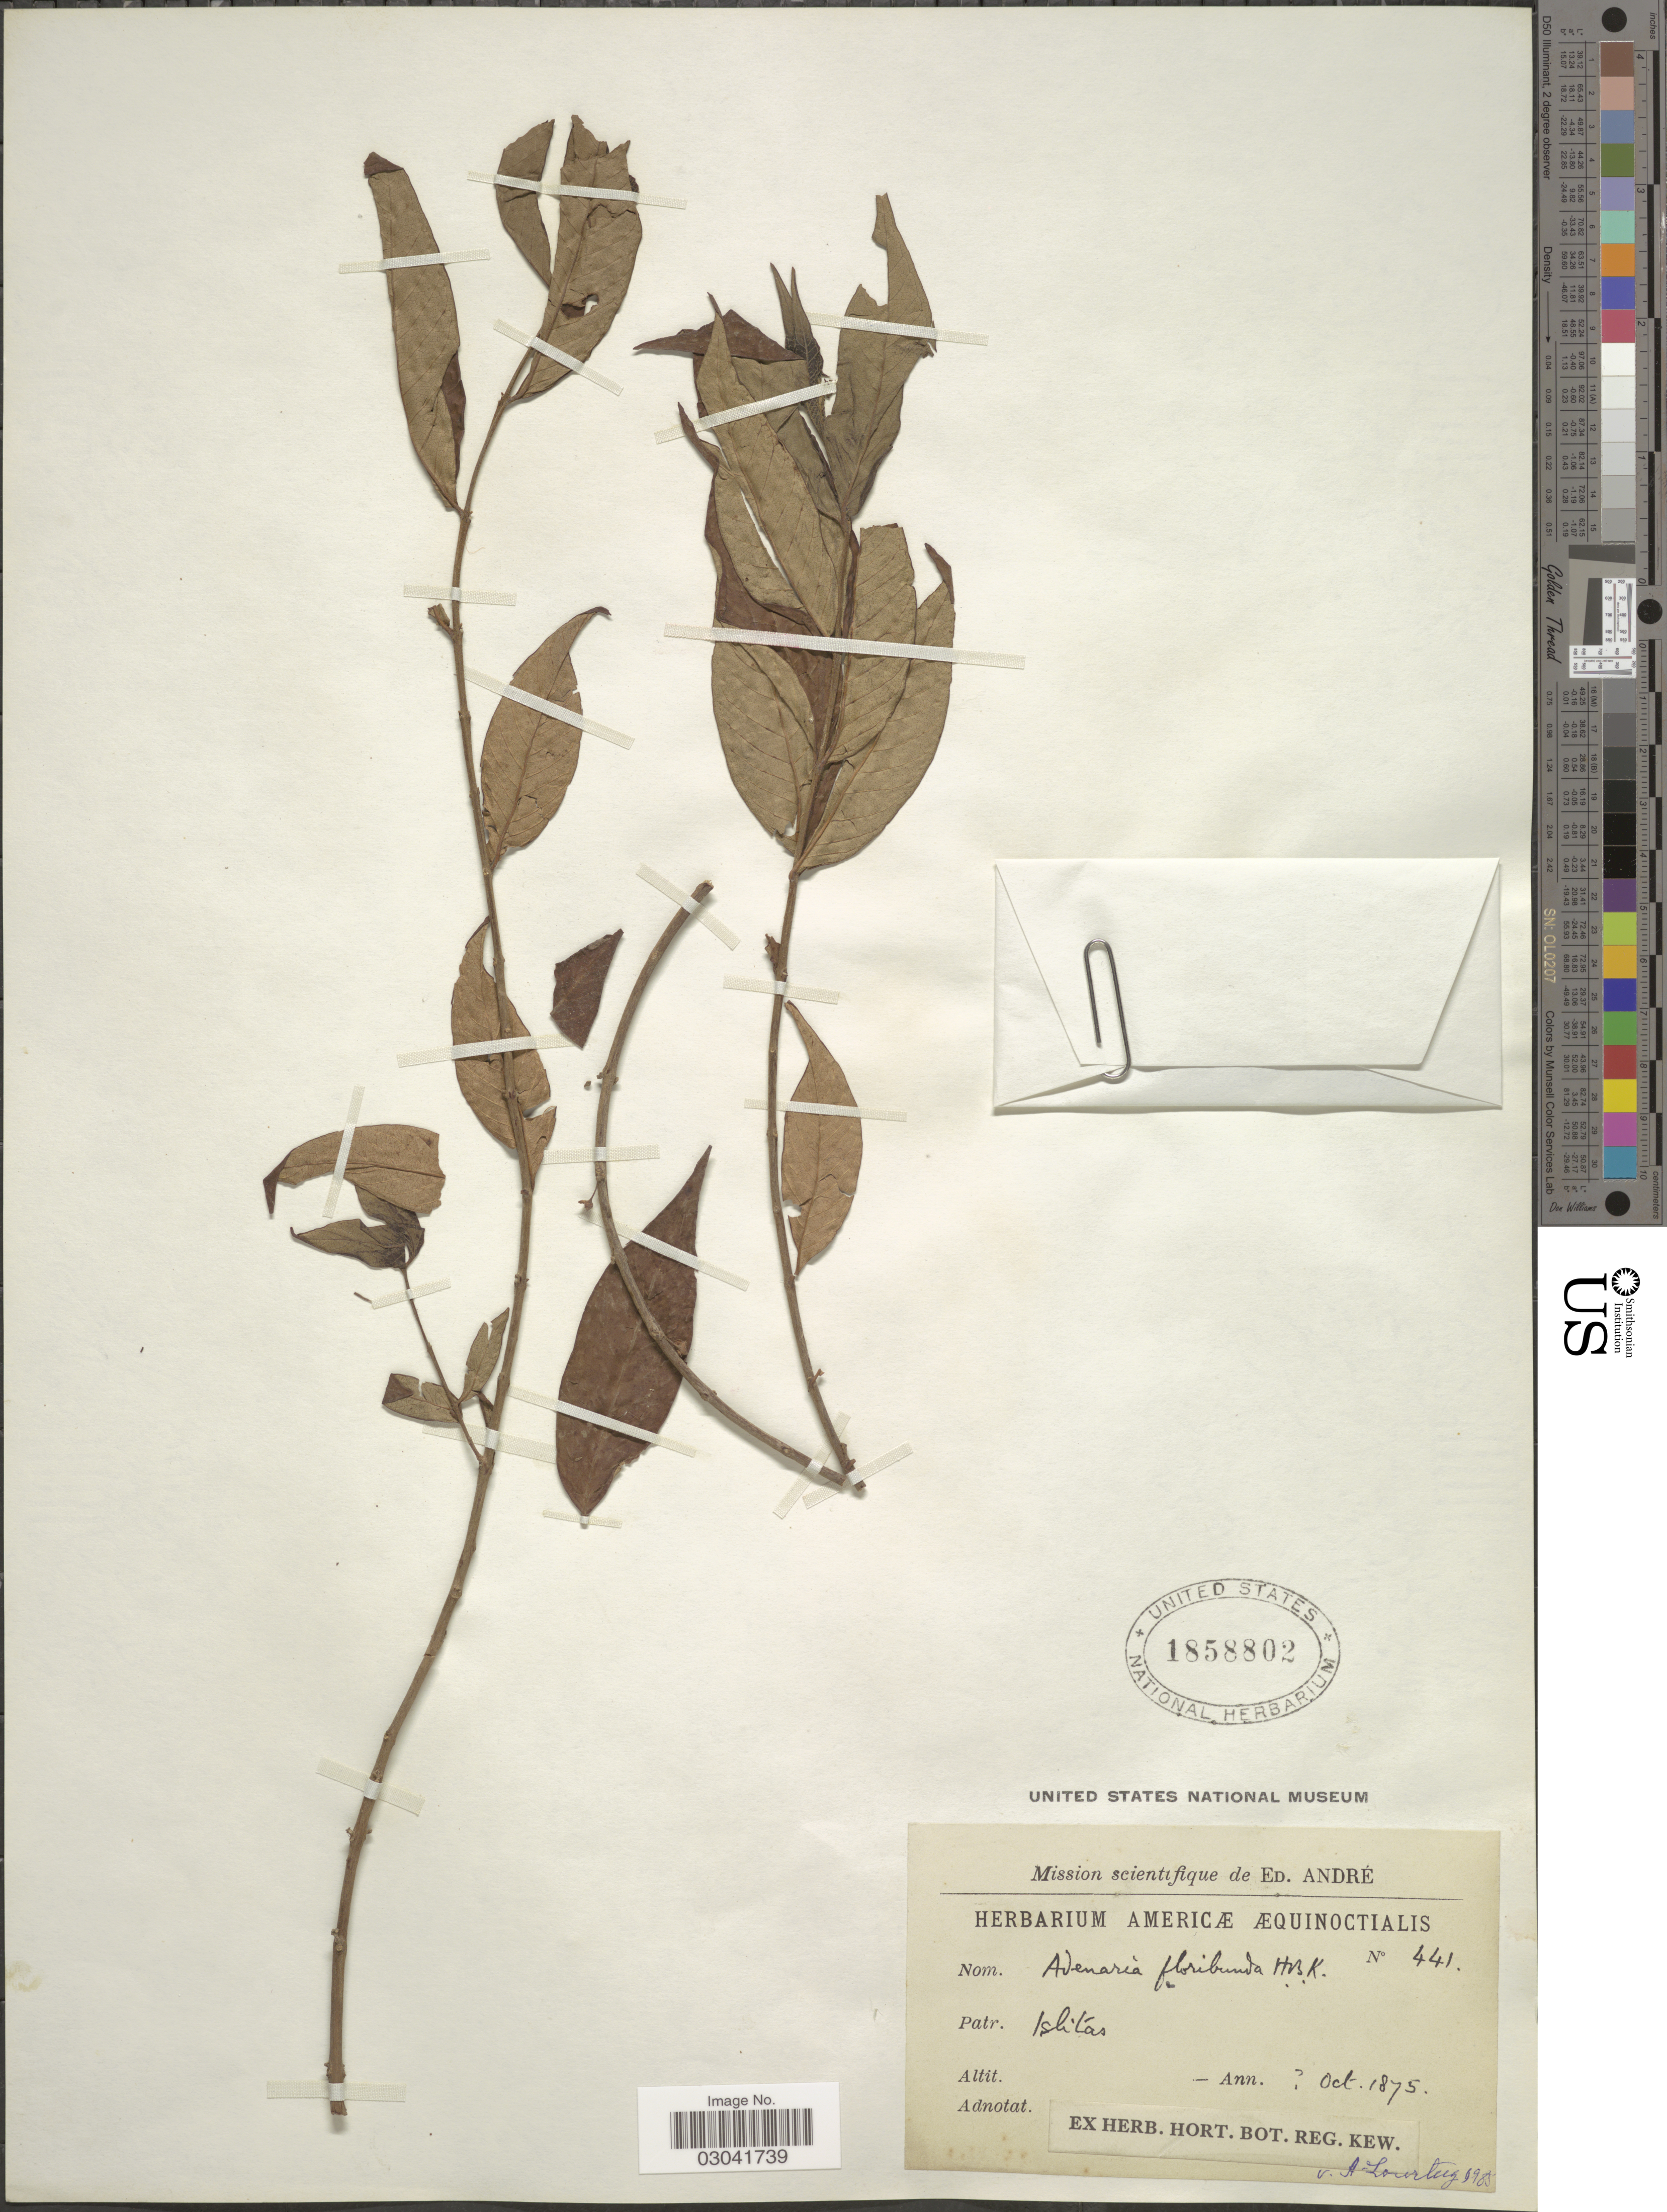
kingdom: Plantae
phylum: Tracheophyta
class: Magnoliopsida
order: Myrtales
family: Lythraceae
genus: Adenaria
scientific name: Adenaria floribunda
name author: Kunth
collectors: É. F. André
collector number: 441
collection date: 1875-10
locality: Islitas.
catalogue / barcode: US 1858802